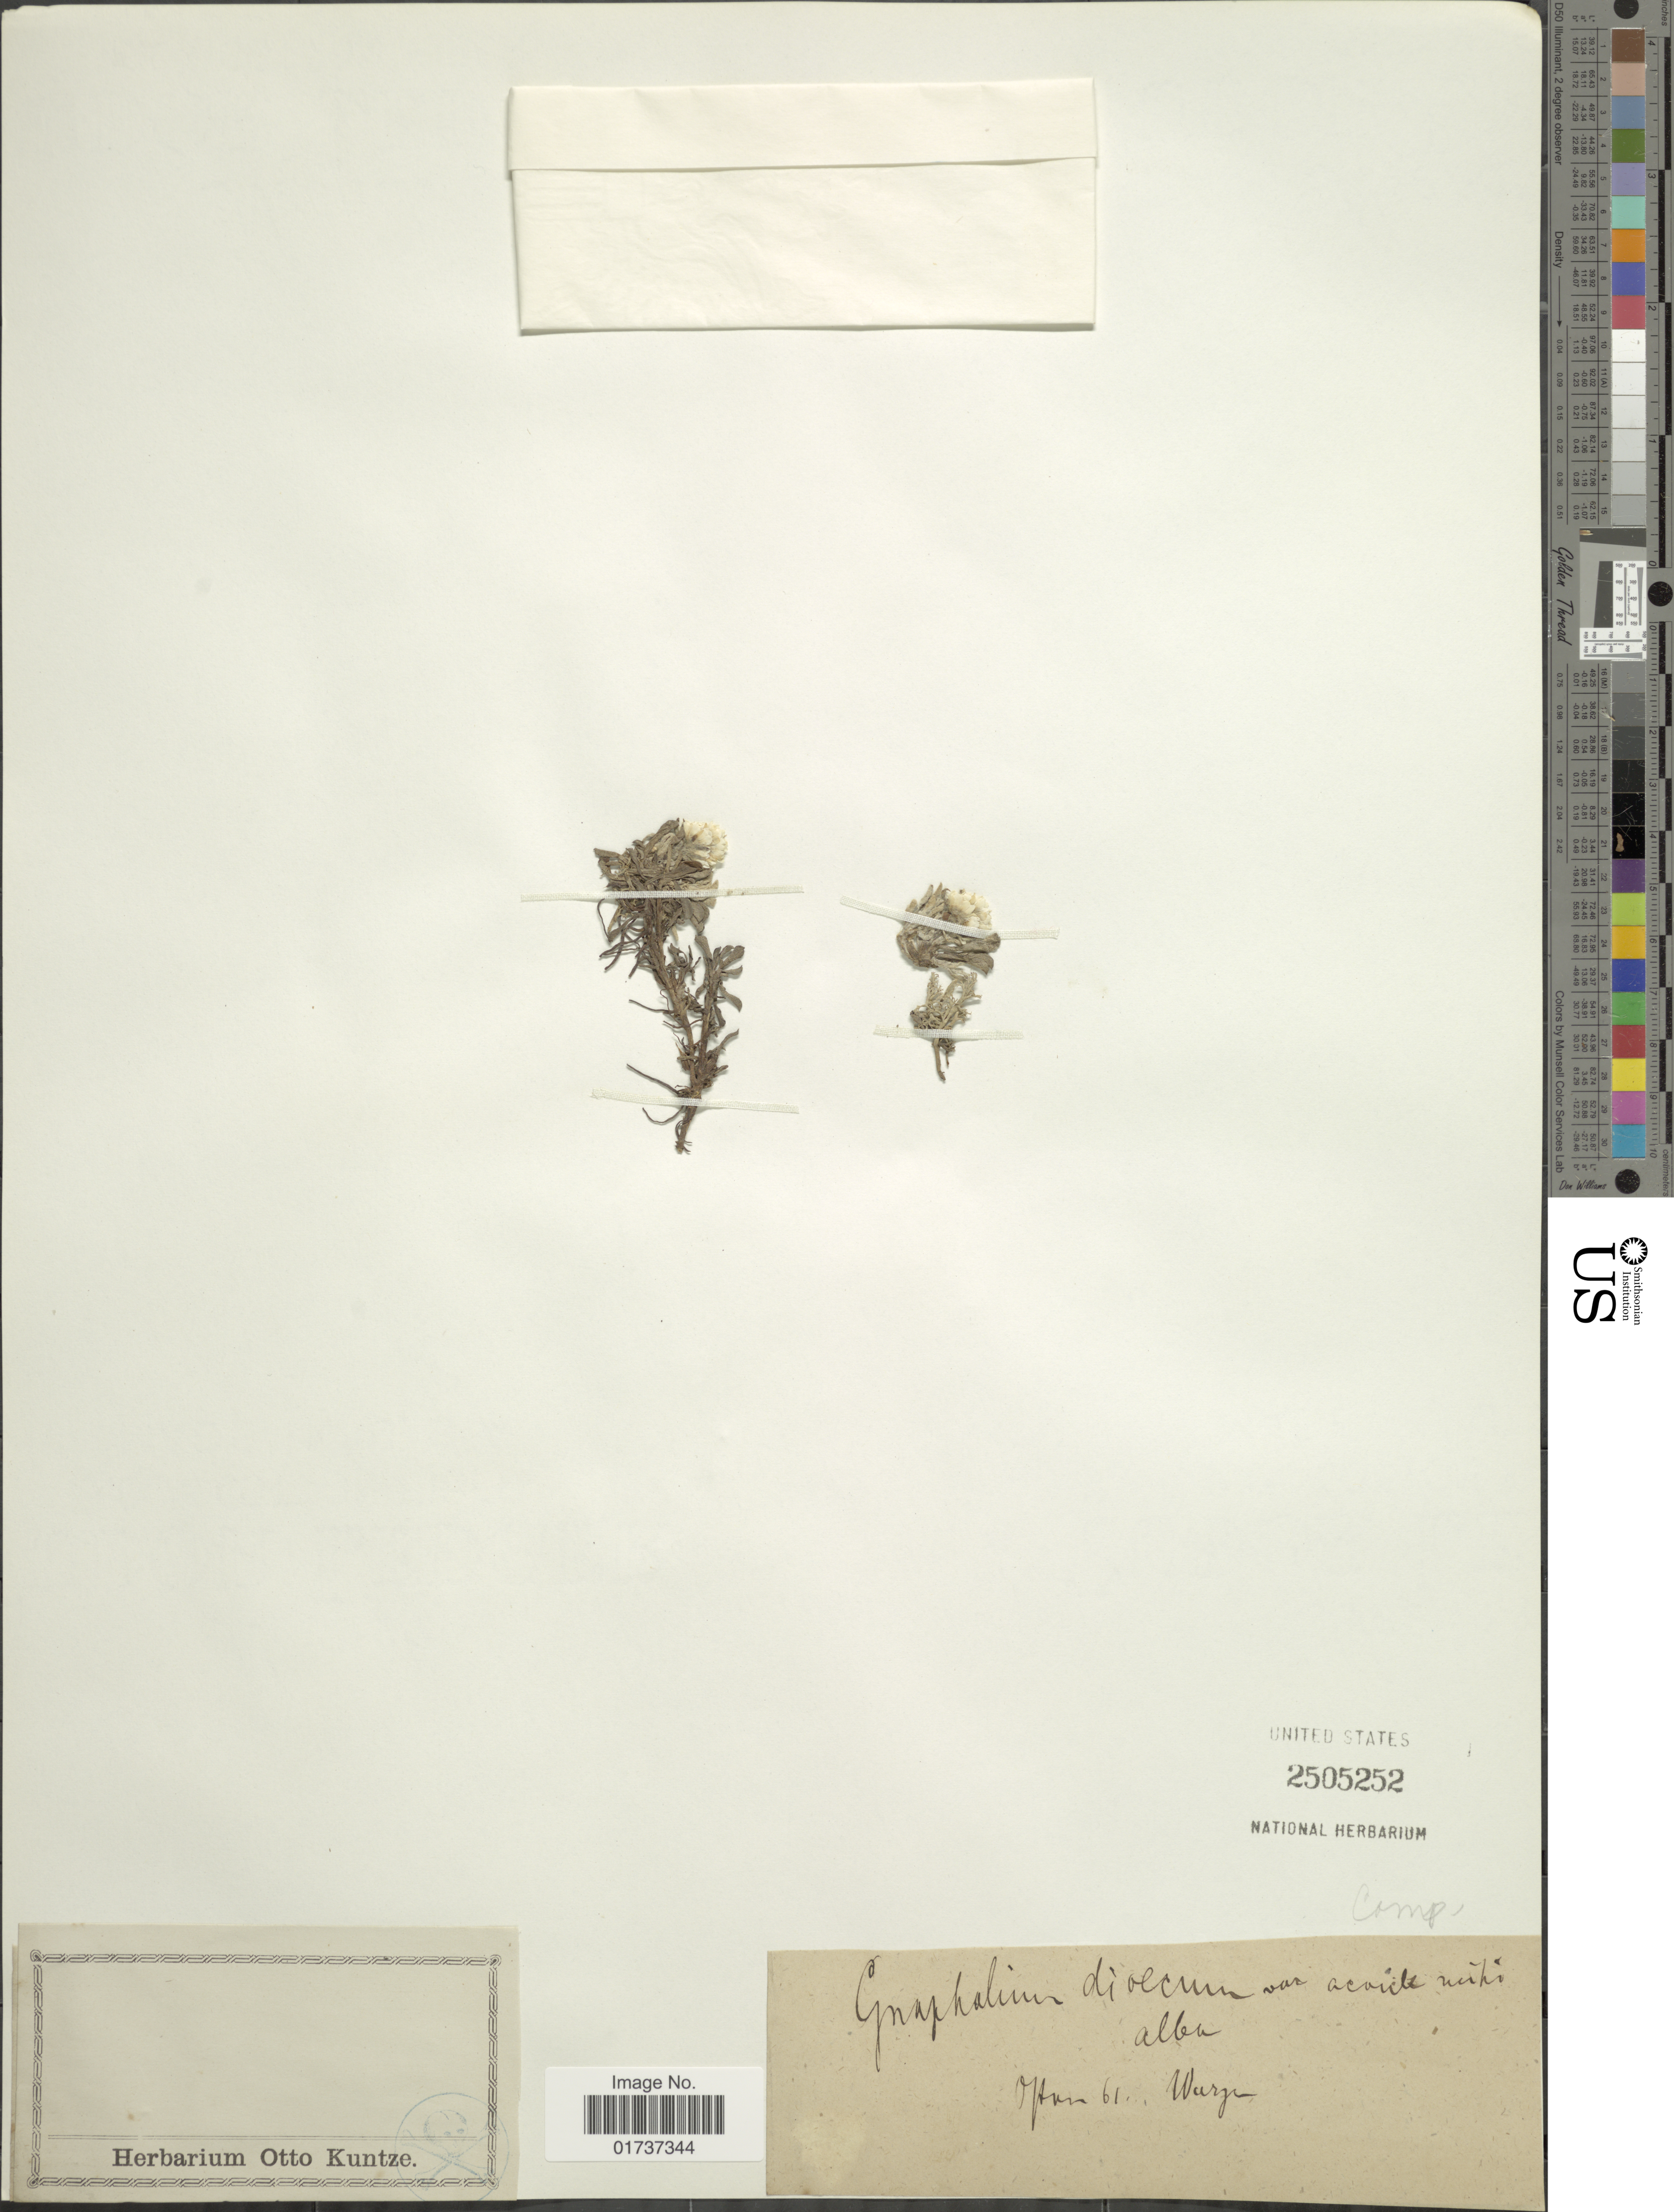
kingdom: Plantae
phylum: Tracheophyta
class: Magnoliopsida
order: Asterales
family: Asteraceae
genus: Gnaphalium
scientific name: Gnaphalium dioicum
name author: L.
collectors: ex herb. Otto Kuntze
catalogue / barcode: US 2505252